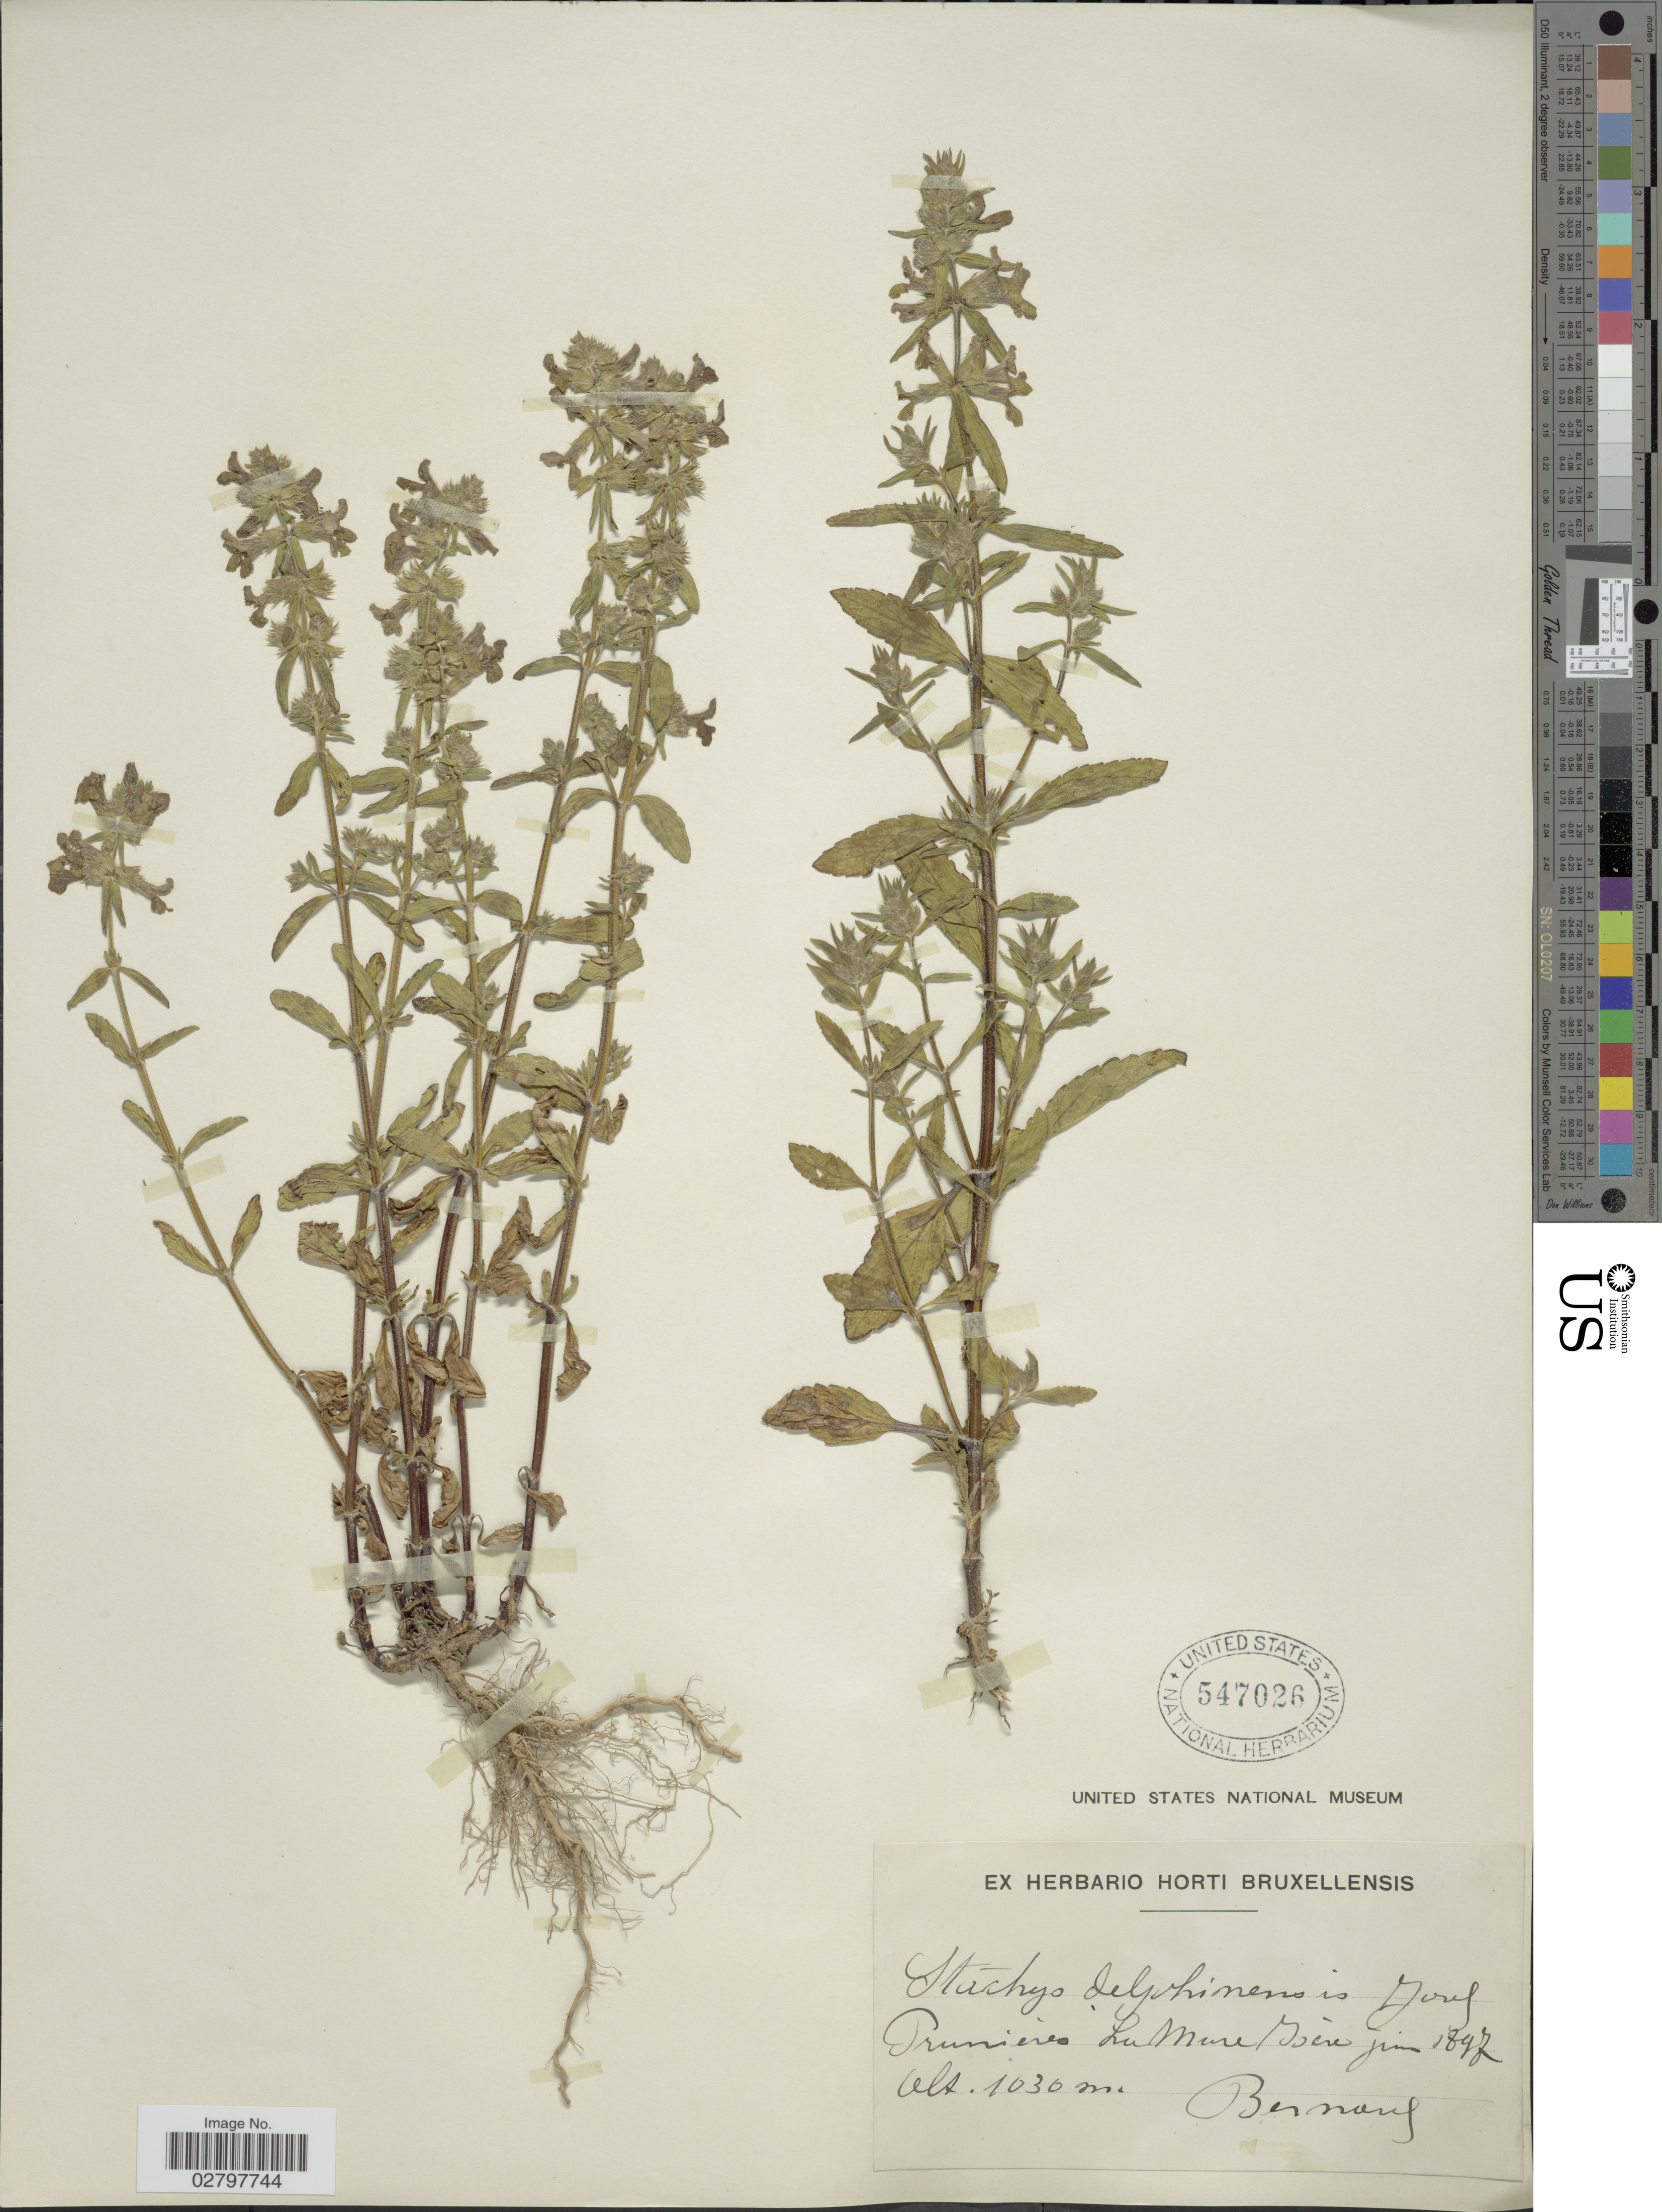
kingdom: Plantae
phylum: Tracheophyta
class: Magnoliopsida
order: Lamiales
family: Lamiaceae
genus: Stachys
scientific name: Stachys delphinensis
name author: Jord.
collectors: -. Bernard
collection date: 1897-06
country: France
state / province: Auvergne-Rhône-Alpes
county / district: Isère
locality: Prunieres La Mare Isére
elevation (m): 1030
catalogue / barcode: US 547026